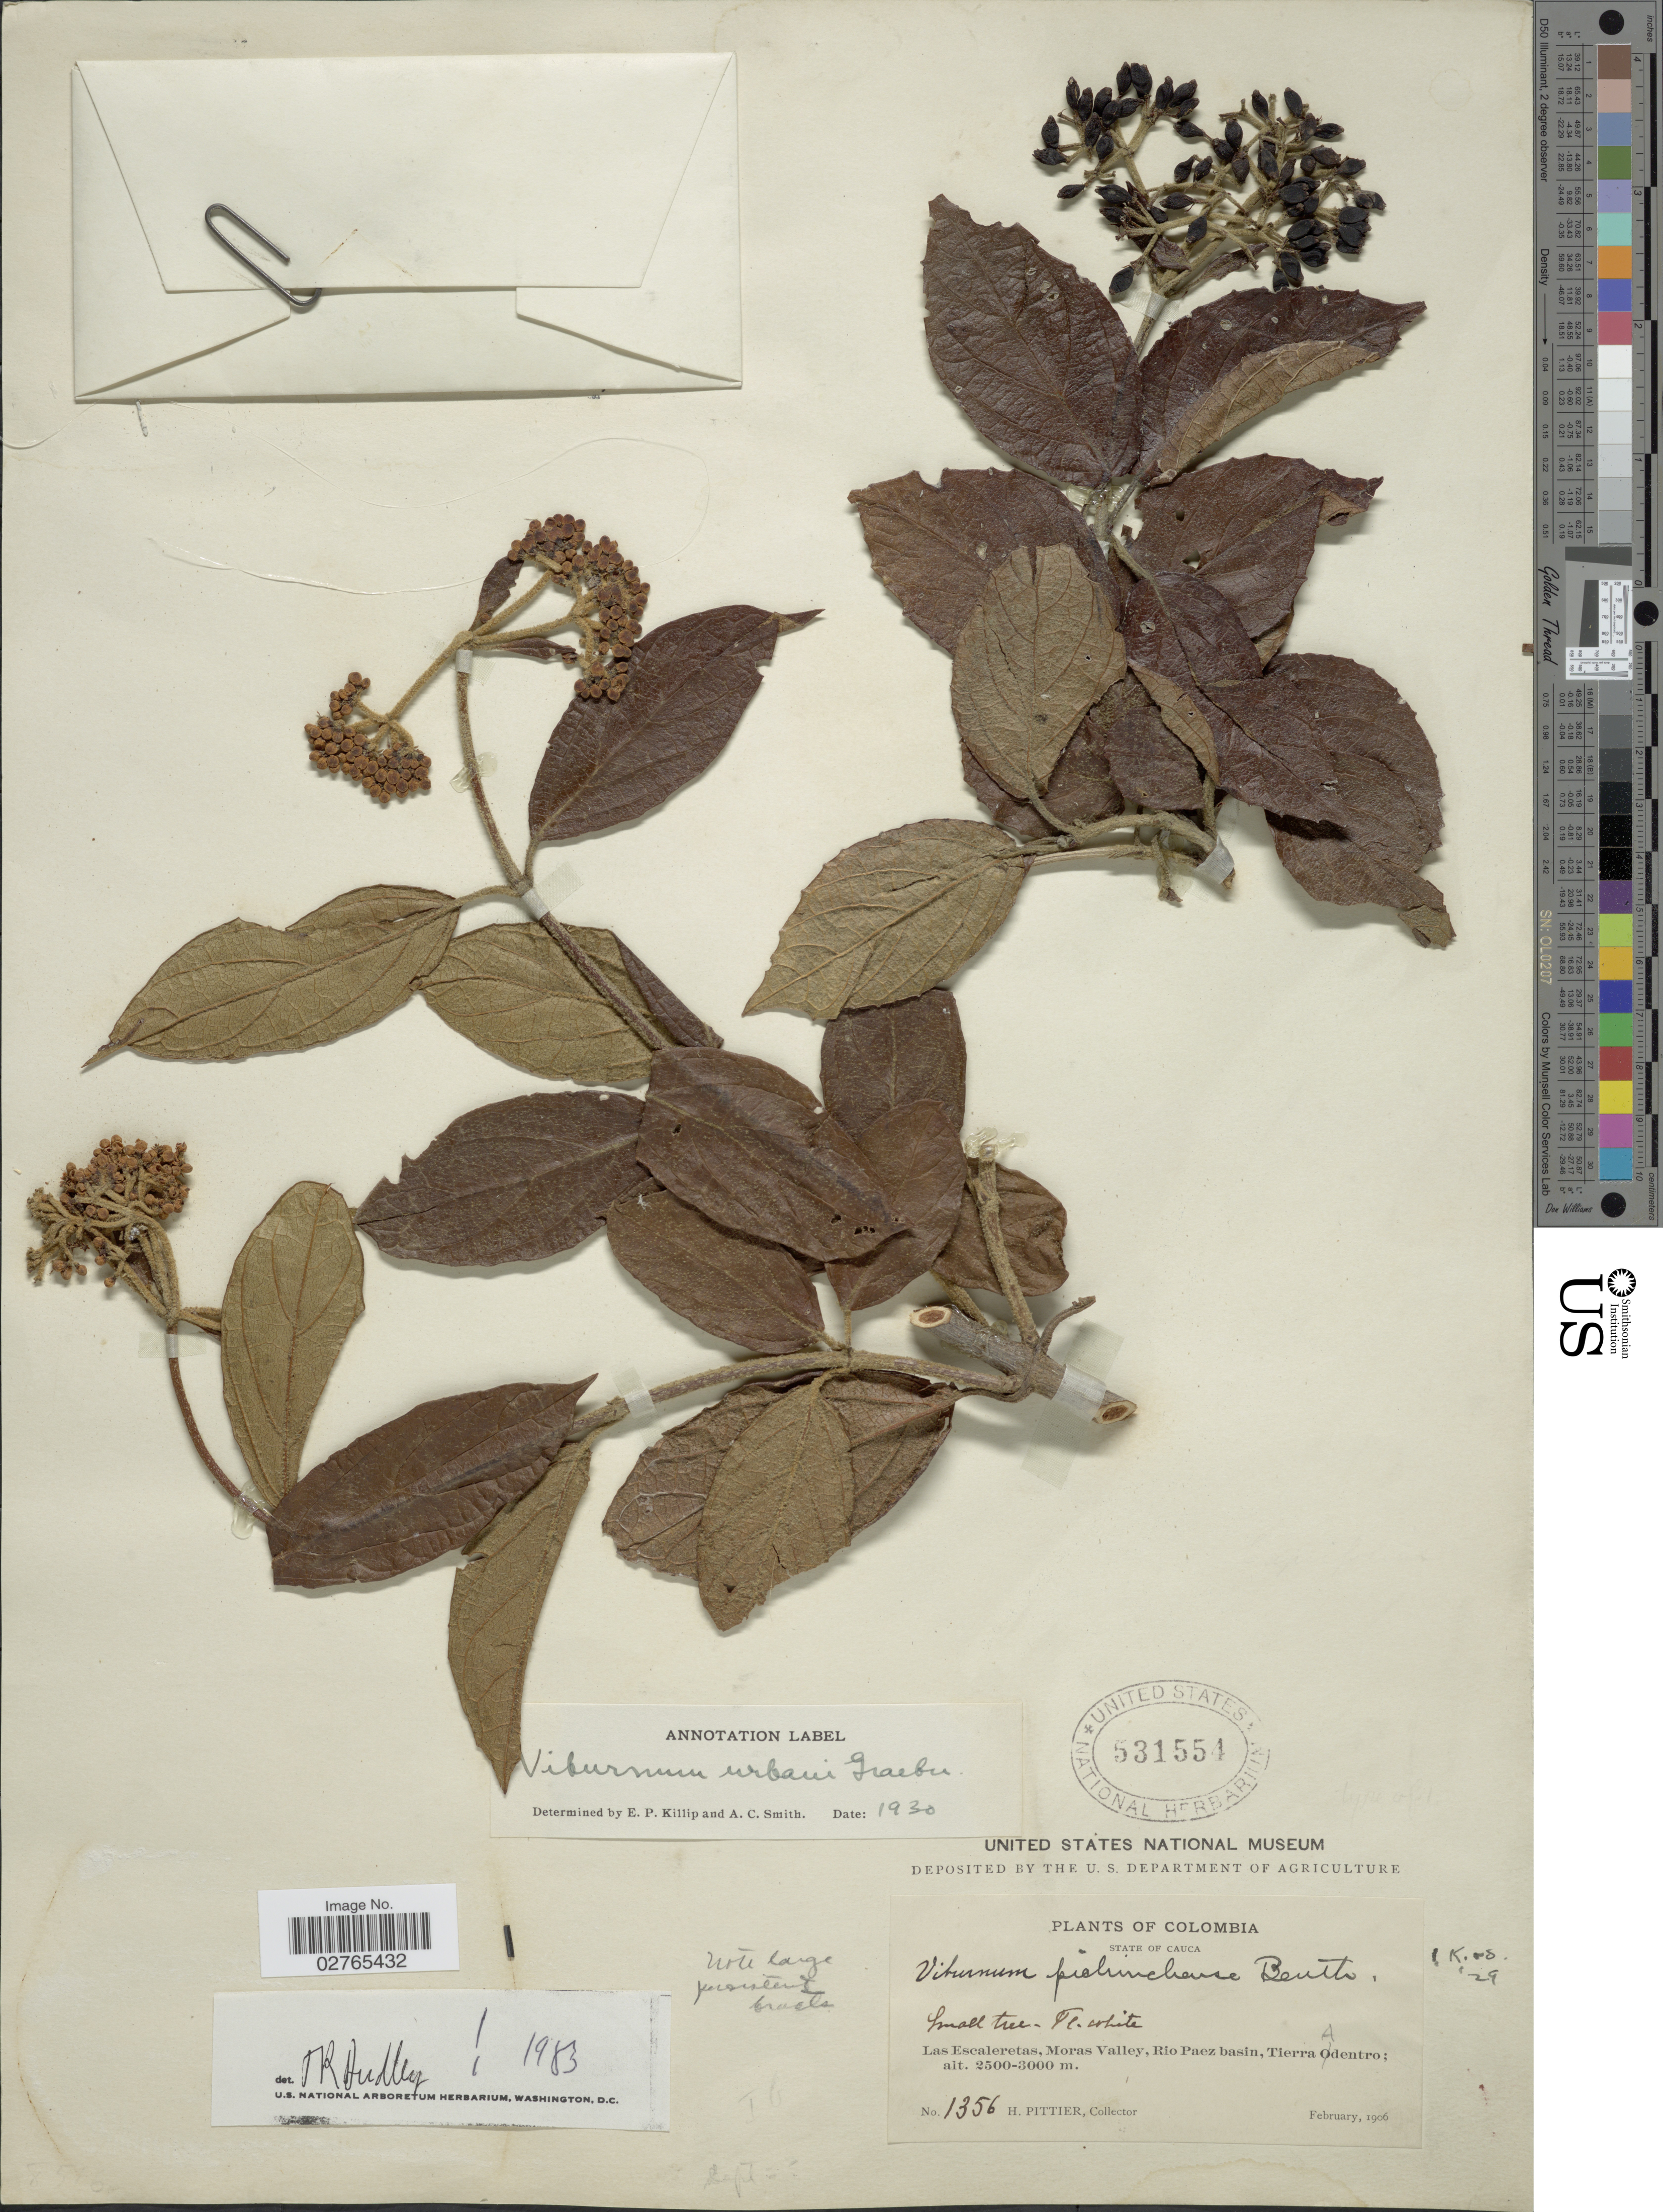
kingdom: Plantae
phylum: Tracheophyta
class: Magnoliopsida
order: Dipsacales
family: Viburnaceae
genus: Viburnum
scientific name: Viburnum urbanii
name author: P. Graebn. in Urb.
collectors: H. F. Pittier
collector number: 1356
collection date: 1906-02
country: Colombia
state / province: Cauca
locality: State of Cauca. Las Escaleretas, Moras Valley, Rio Paez basin, Tierra Adentro.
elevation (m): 2500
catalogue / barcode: US 531554